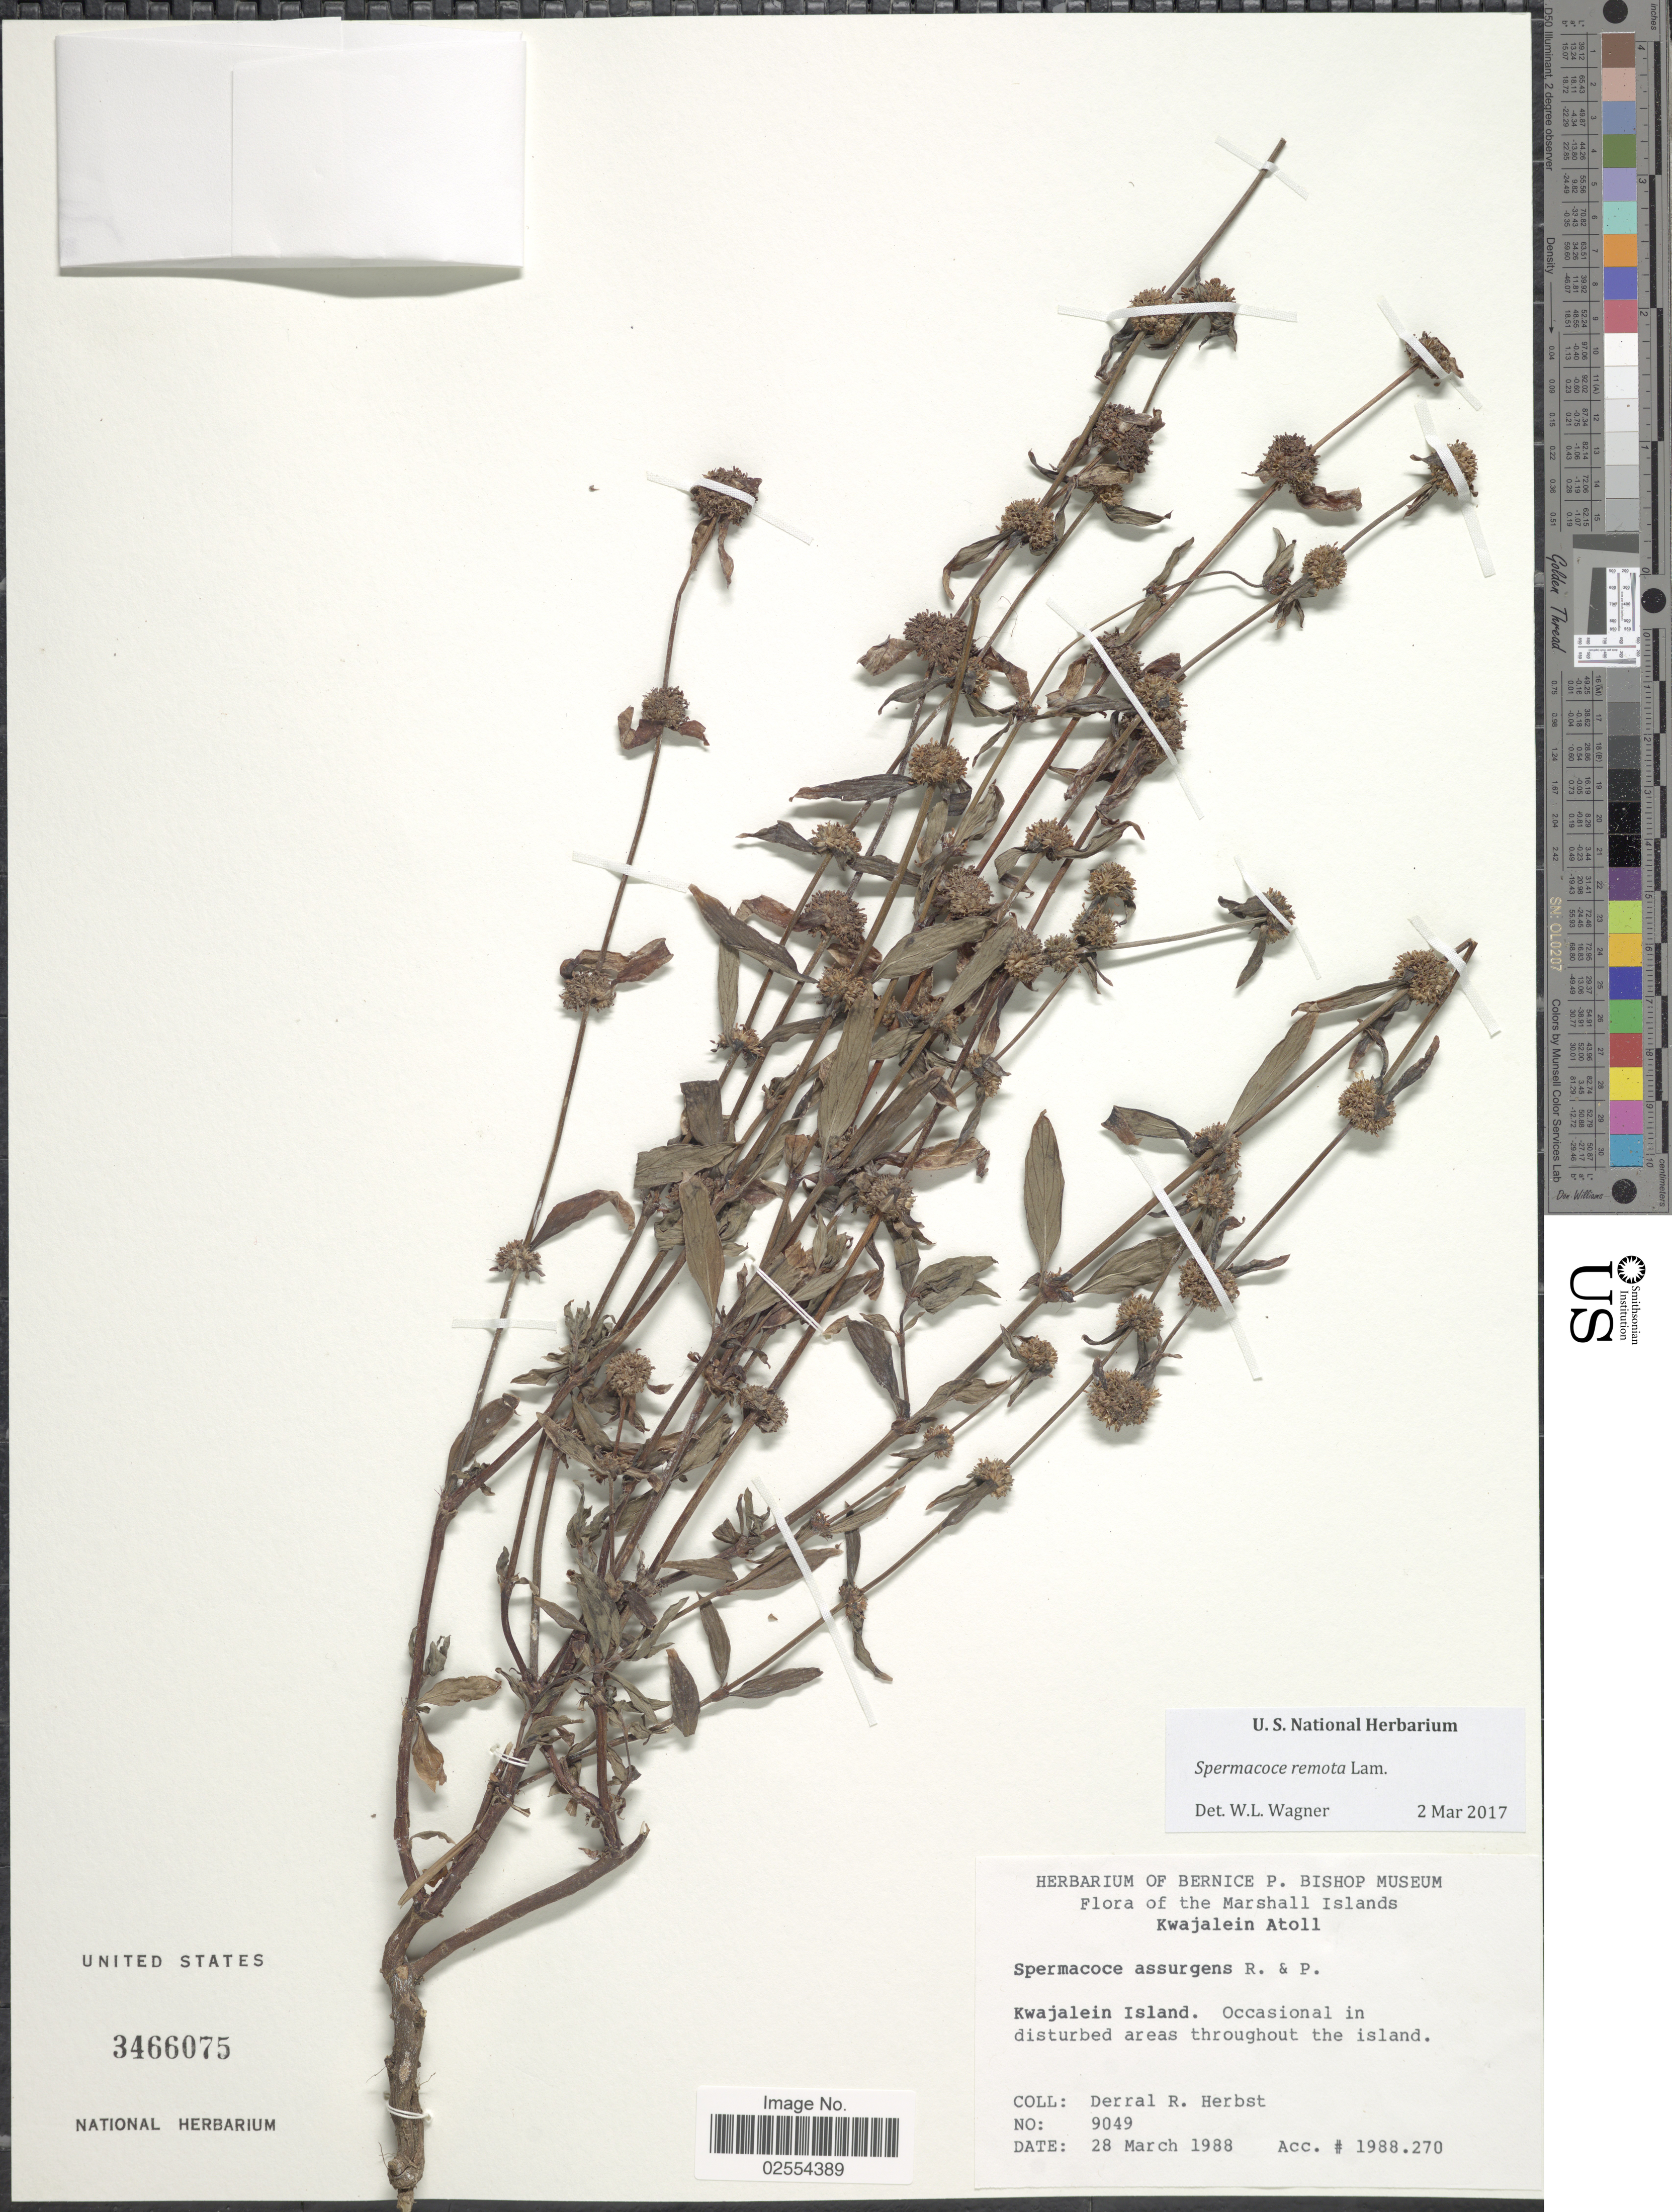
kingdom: Plantae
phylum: Tracheophyta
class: Magnoliopsida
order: Gentianales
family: Rubiaceae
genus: Spermacoce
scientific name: Spermacoce remota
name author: Lam.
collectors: D. R. Herbst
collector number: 9049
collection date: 1988-03-28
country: Marshall Islands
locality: Kwajalein Atoll, Kwajalein Island. Occasional in disturbed areas throughout the island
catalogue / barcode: US 3466075